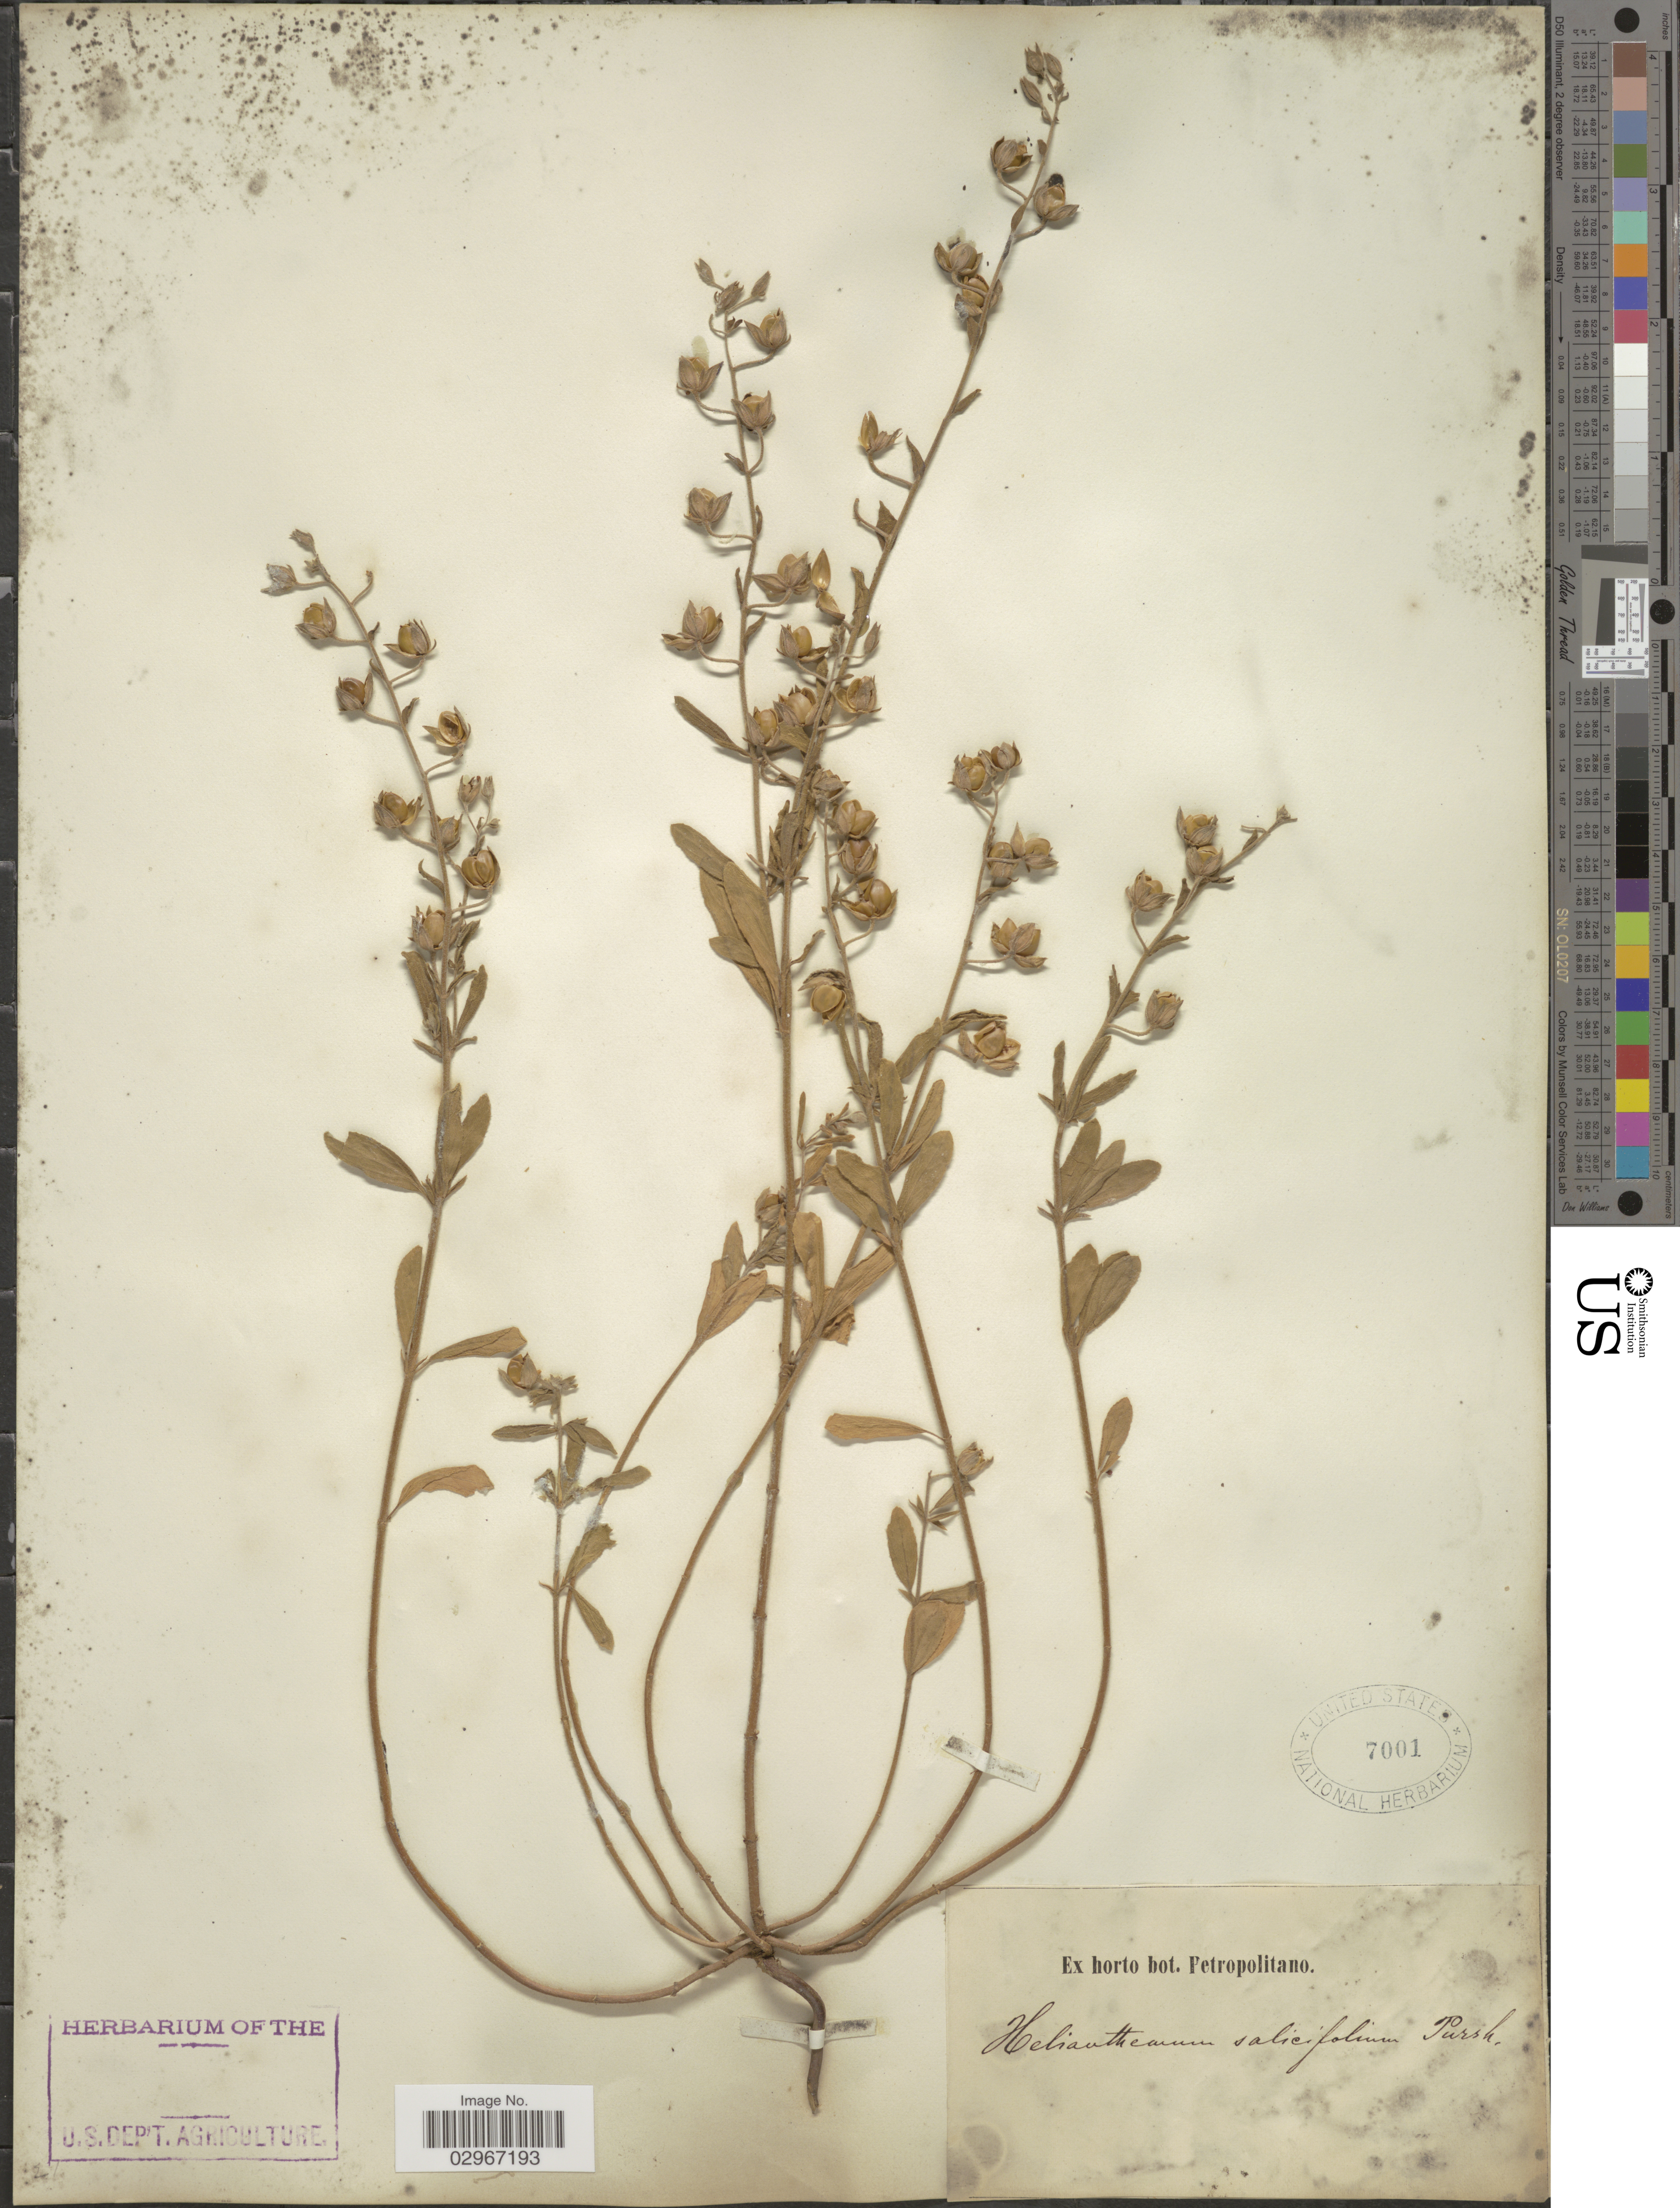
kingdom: Plantae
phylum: Tracheophyta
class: Magnoliopsida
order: Malvales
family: Cistaceae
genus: Helianthemum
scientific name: Helianthemum salicifolium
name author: (L.) Mill.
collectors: ex Horto Bot. Petropolitano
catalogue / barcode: US 7001